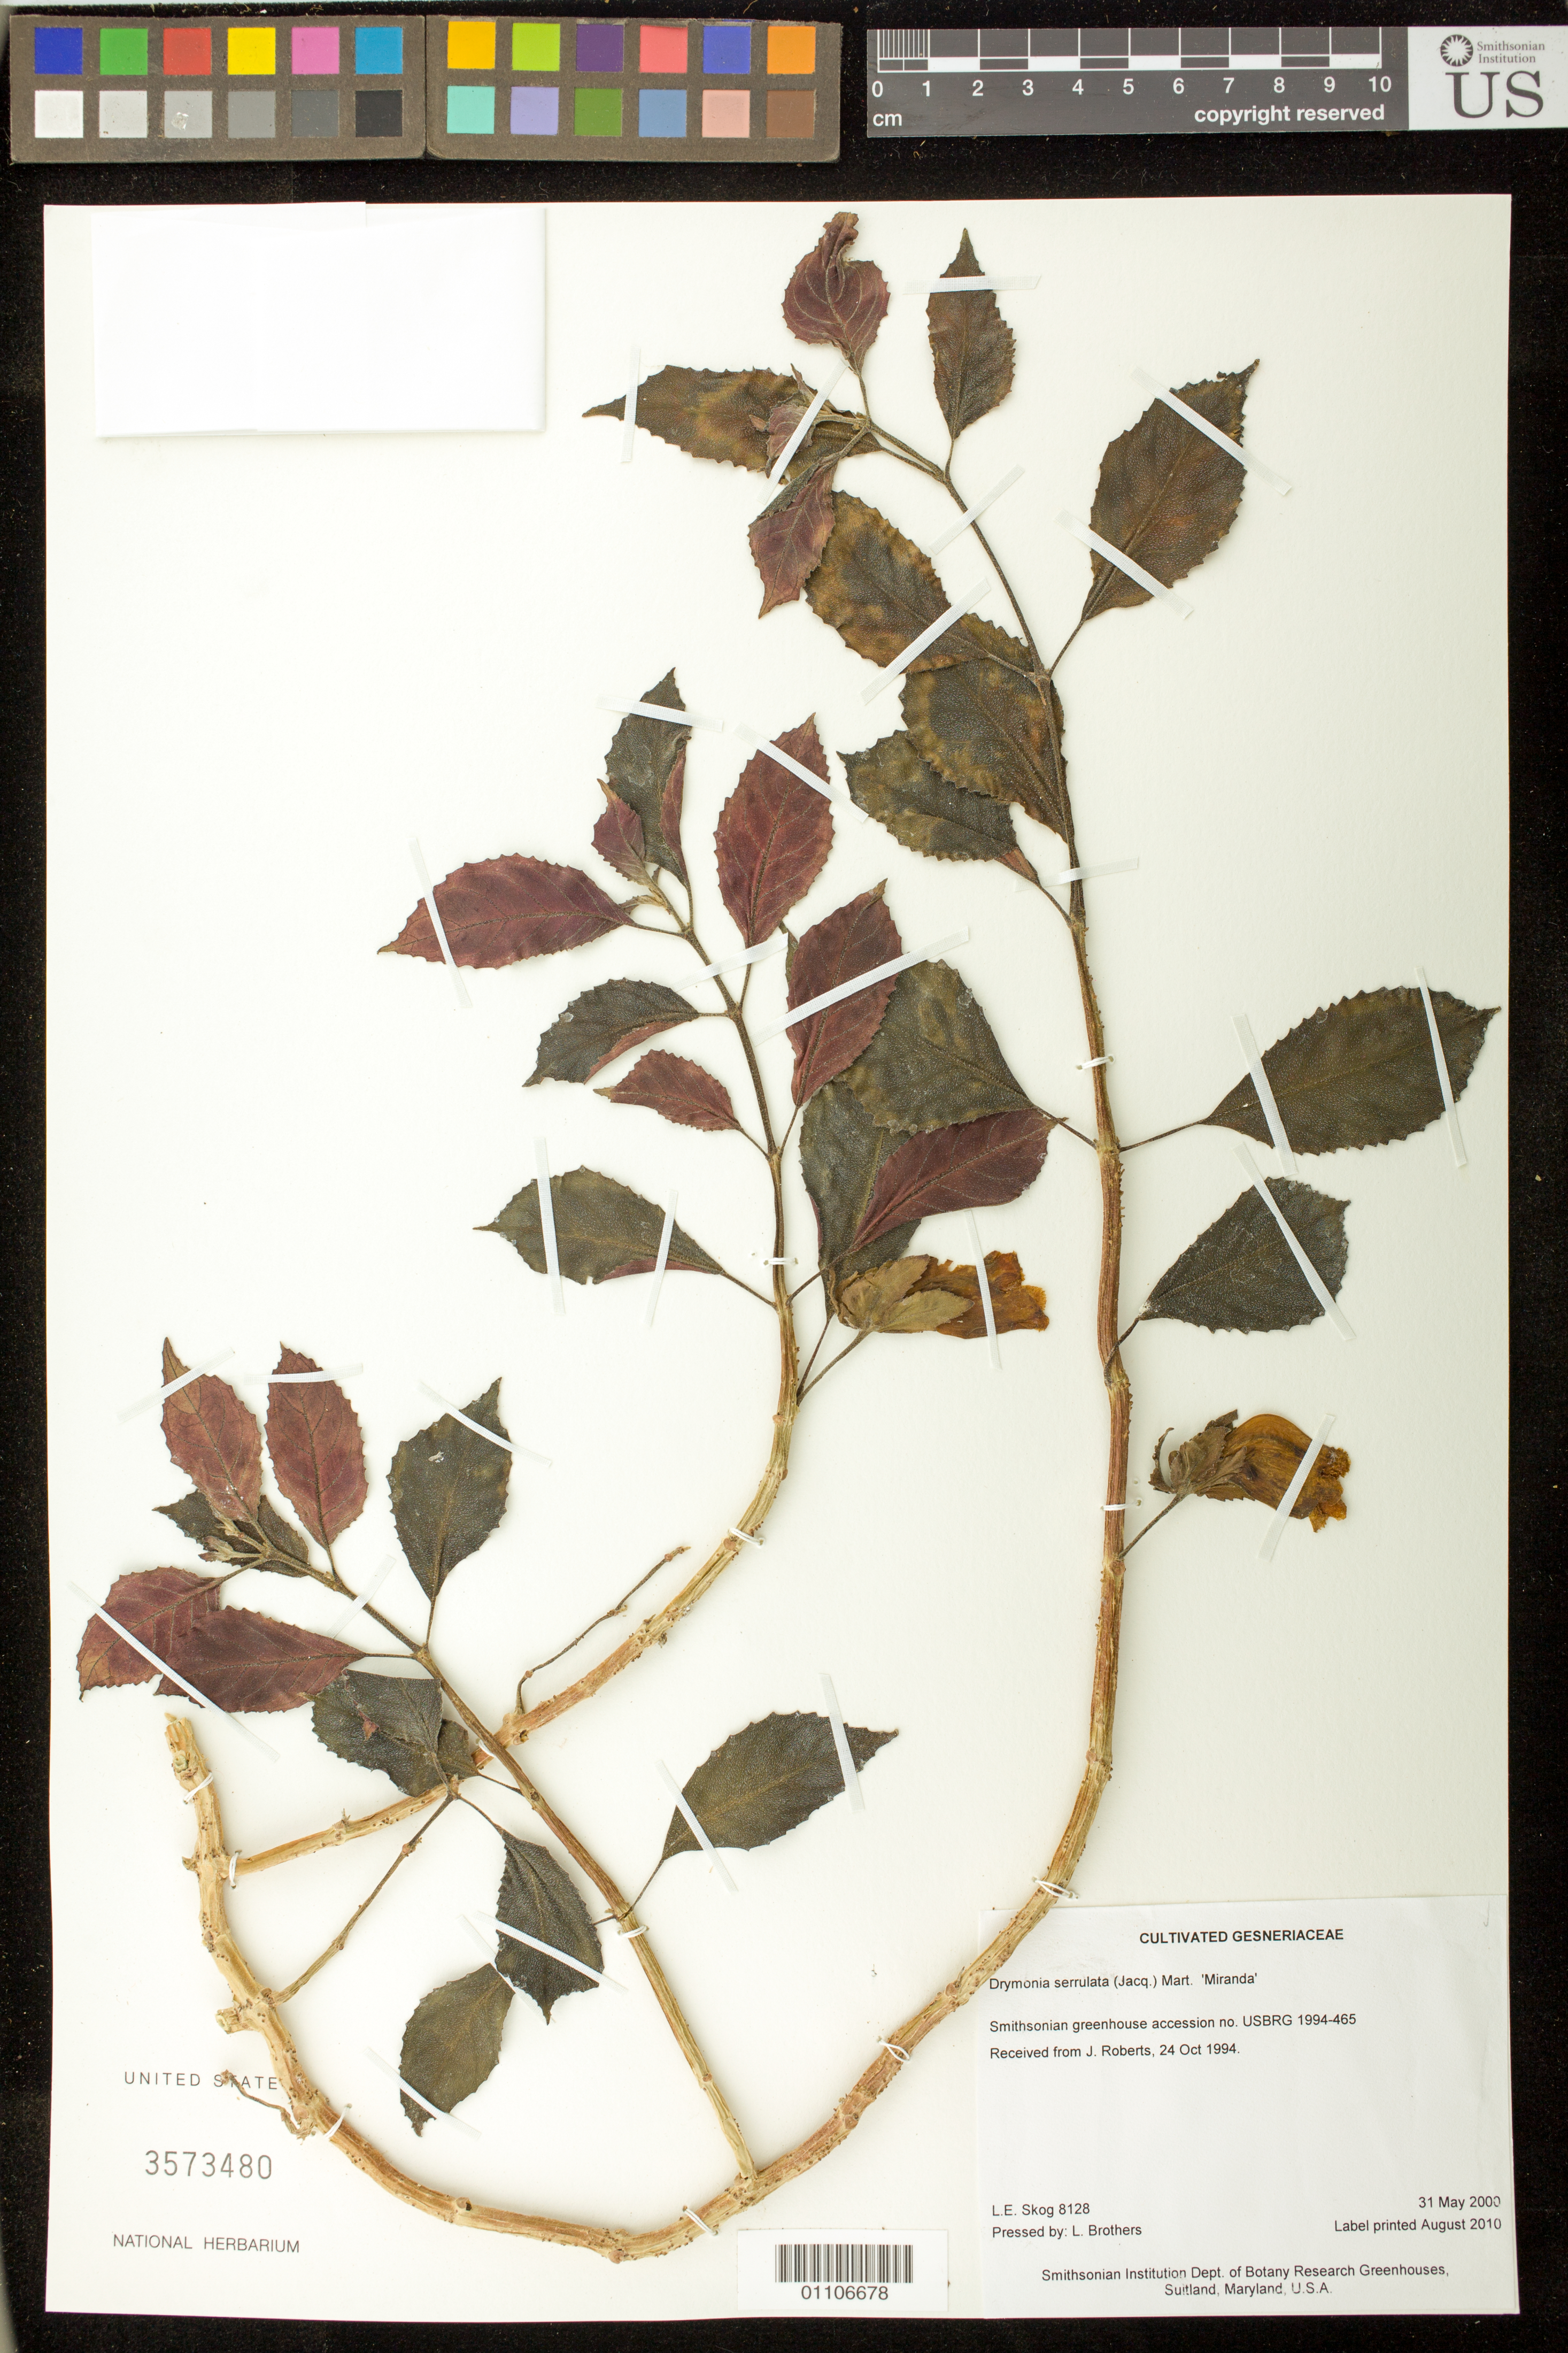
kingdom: Plantae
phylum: Tracheophyta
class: Magnoliopsida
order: Lamiales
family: Gesneriaceae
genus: Drymonia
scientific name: Drymonia serrulata 'Miranda'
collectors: L. E. Skog & L. Brothers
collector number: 8128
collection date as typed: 31 May 2000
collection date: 2000-05-31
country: United States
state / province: Maryland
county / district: Prince George's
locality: Smithsonian Institution Dept. of Botany Research Greenhouses, Suitland, Maryland, U.S.A.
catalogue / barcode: US 3573480